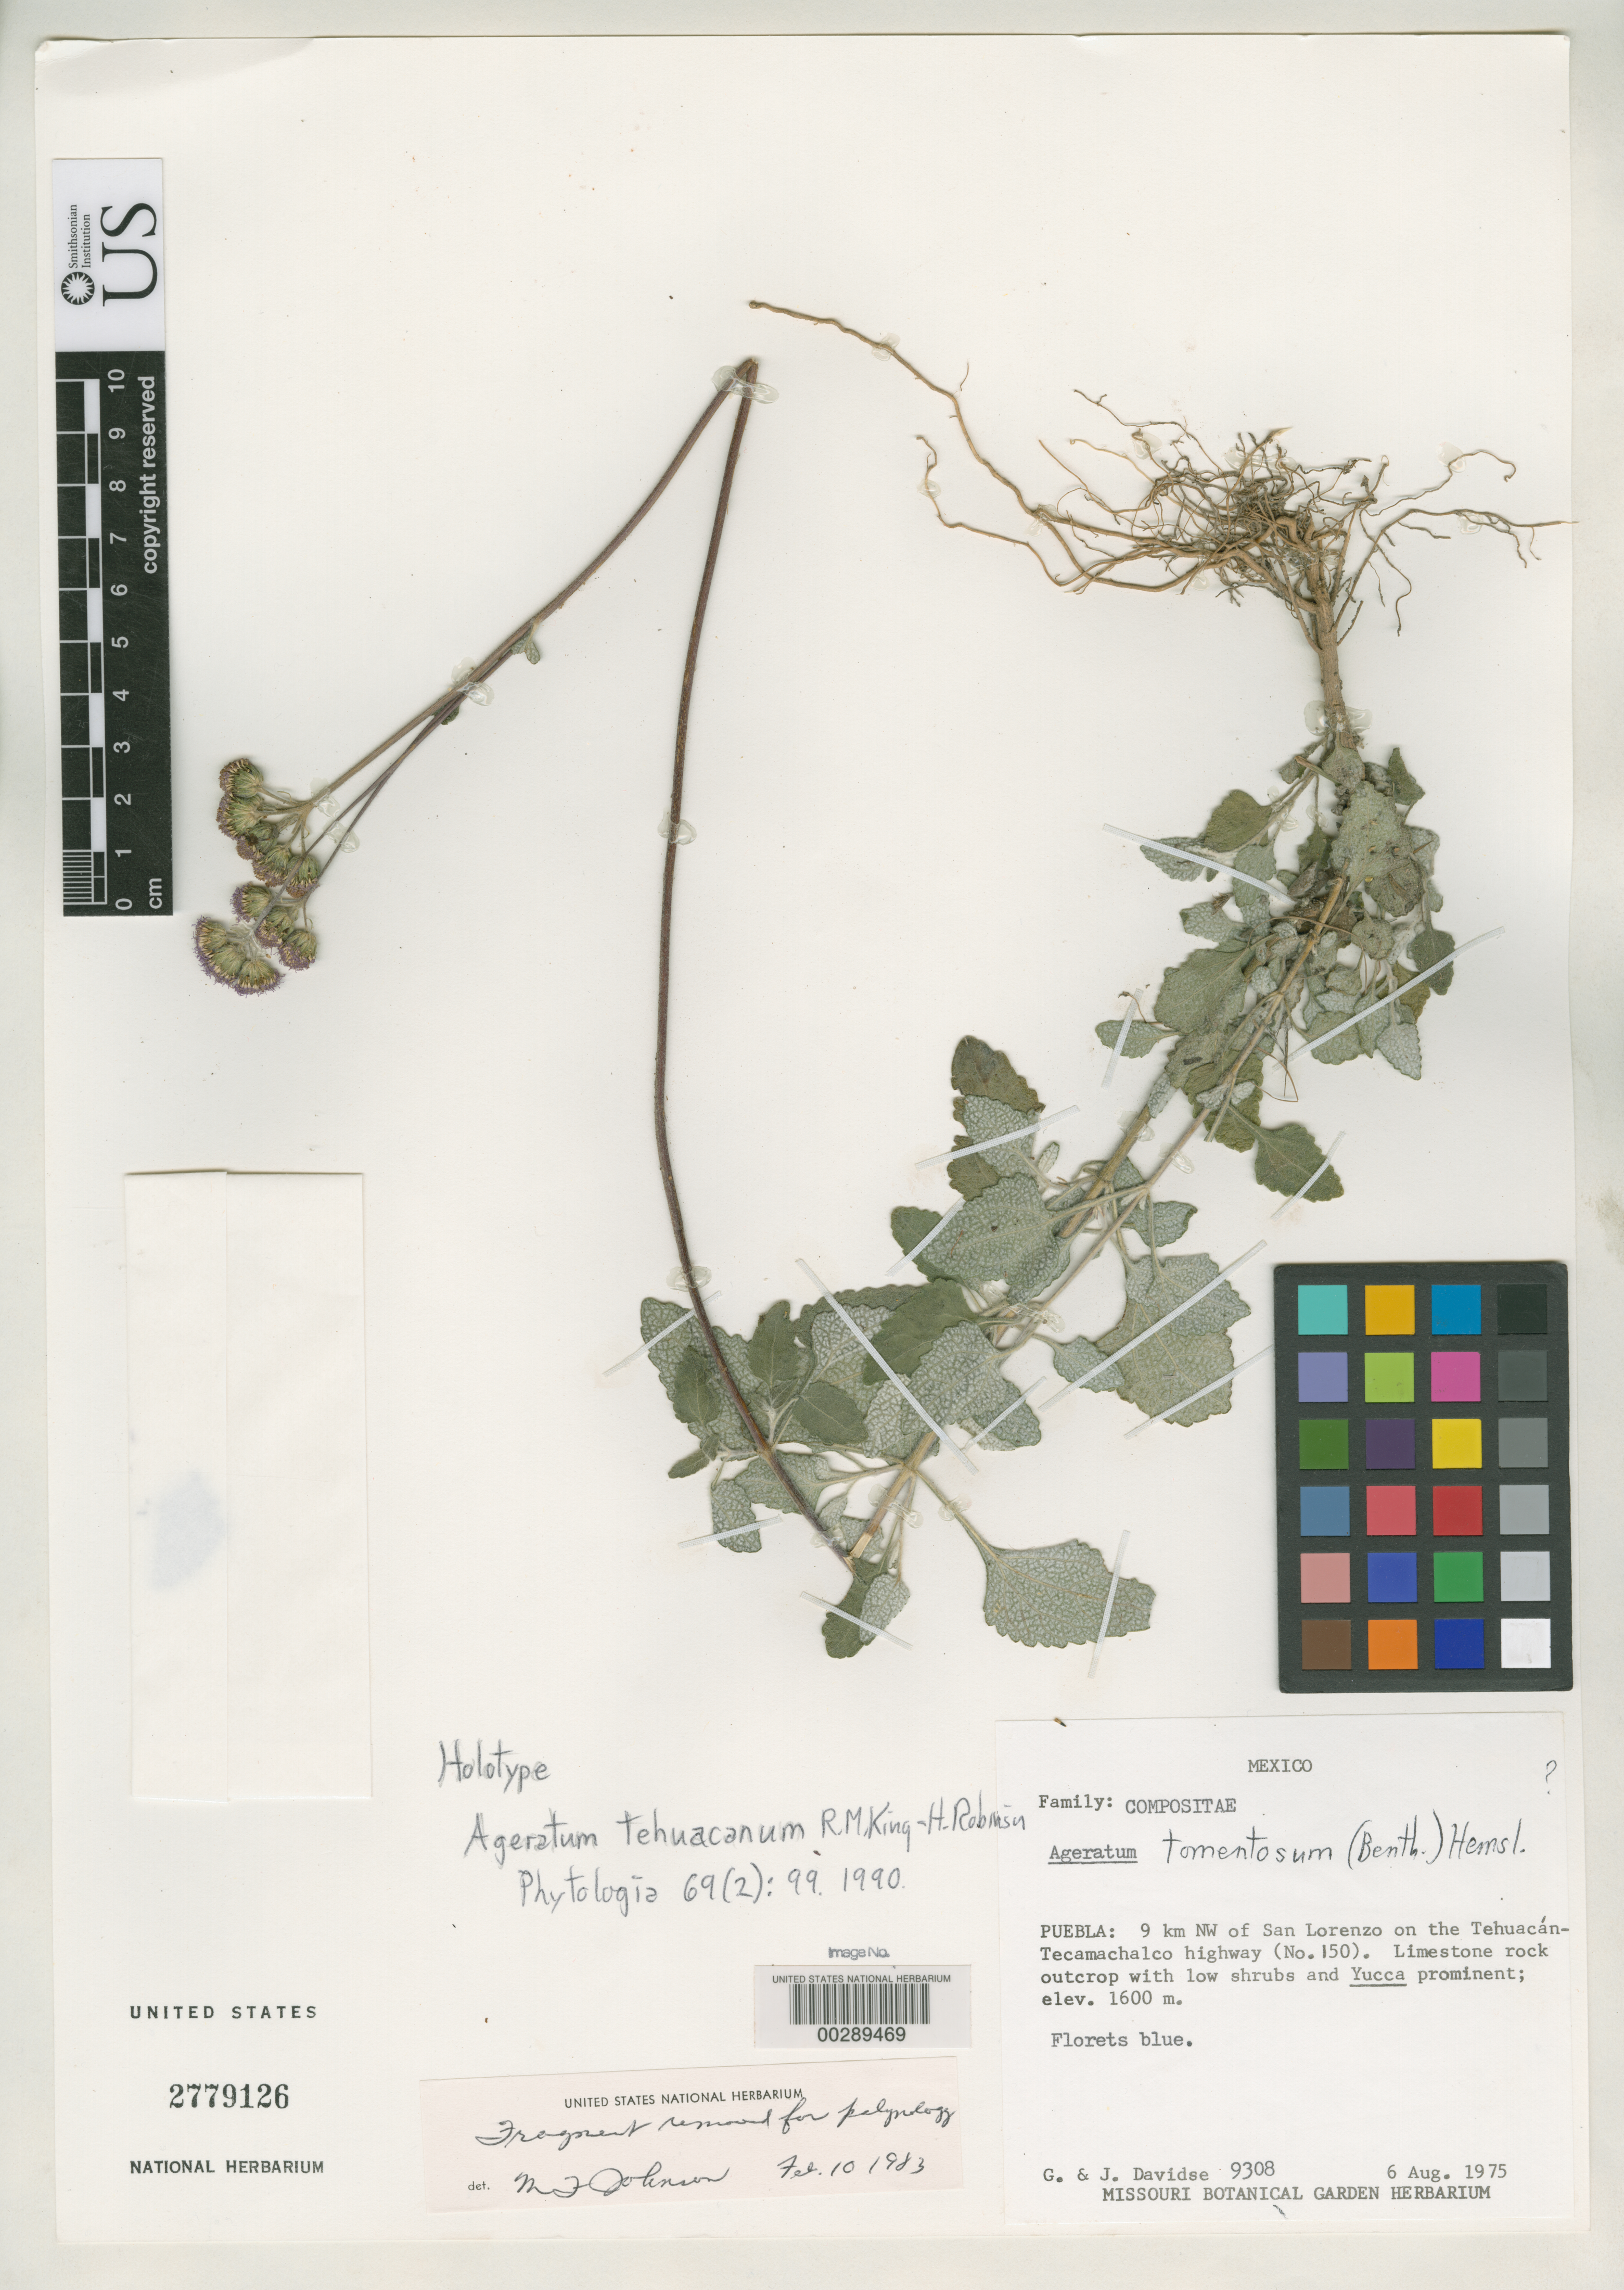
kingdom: Plantae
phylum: Tracheophyta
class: Magnoliopsida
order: Asterales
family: Asteraceae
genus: Ageratum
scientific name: Ageratum tehuacanum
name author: R.M. King & H. Rob.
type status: Holotype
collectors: G. Davidse & J. Davidse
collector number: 9308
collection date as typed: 06 Aug 1975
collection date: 1975-08-06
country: Mexico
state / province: Puebla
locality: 9 km NE of San Lorenzo on Tehuacan - Tecamachalco Highway (no. 150)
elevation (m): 1600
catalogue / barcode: US 2779126